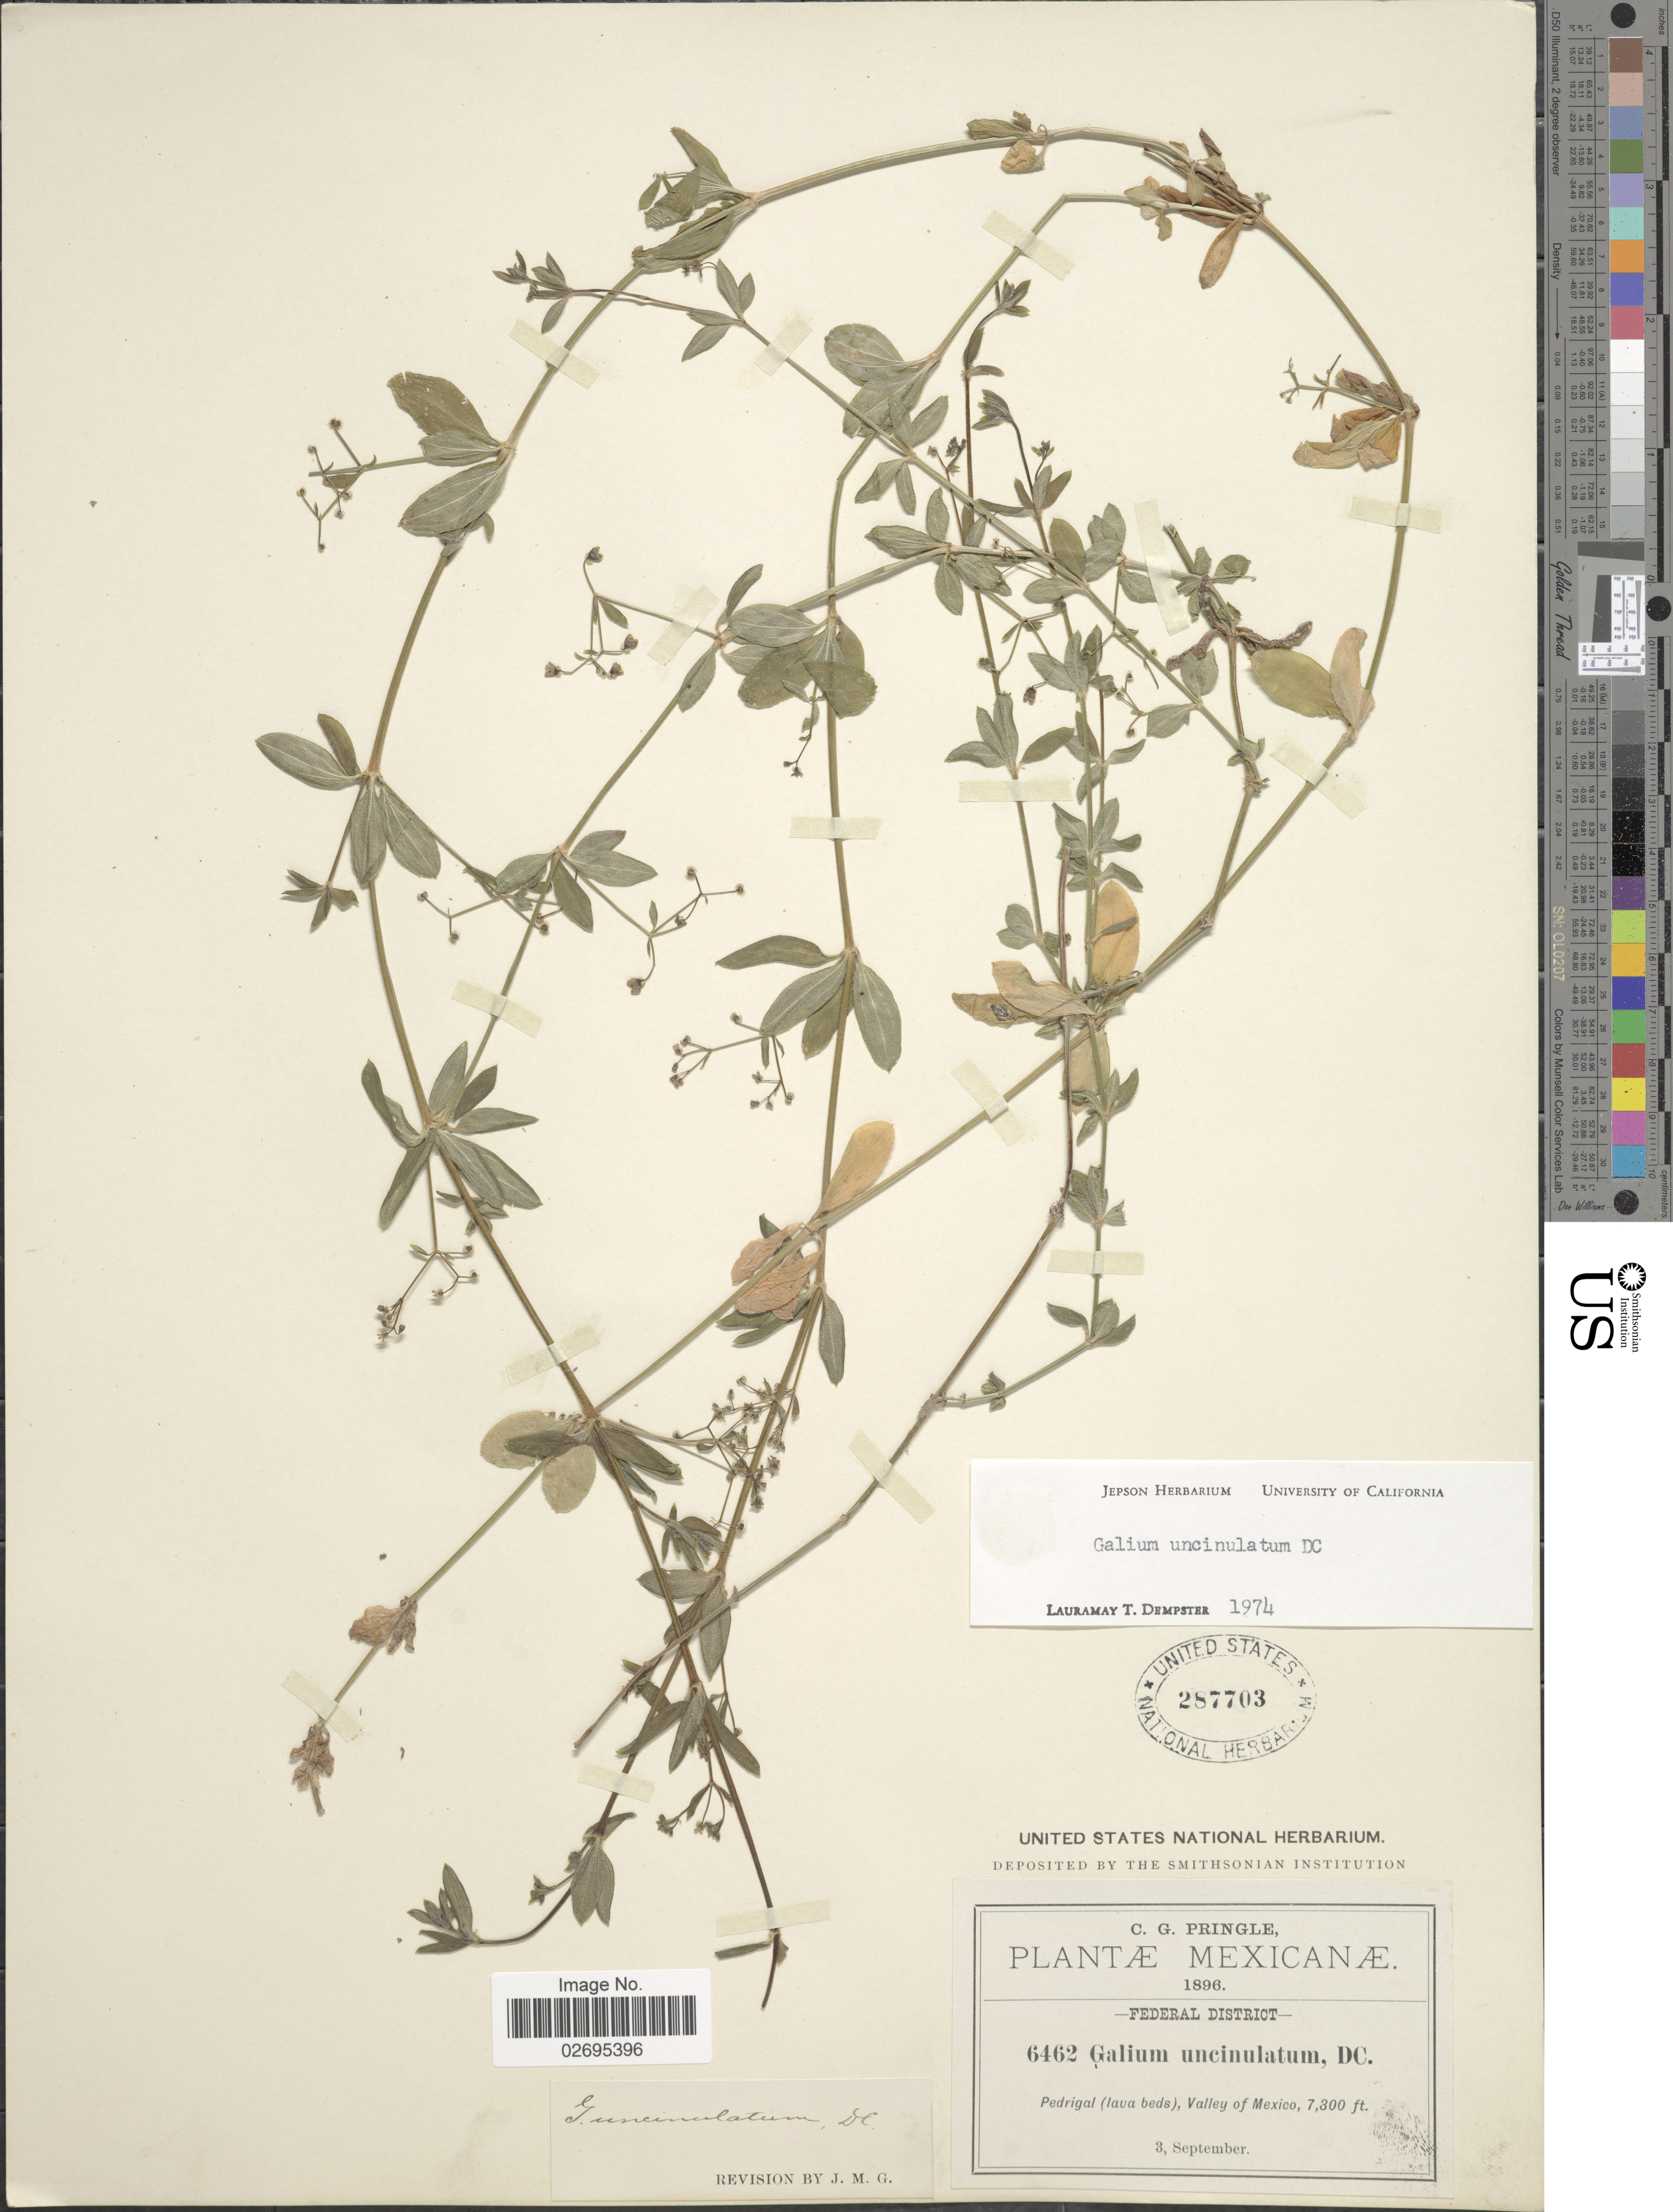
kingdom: Plantae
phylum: Tracheophyta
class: Magnoliopsida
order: Gentianales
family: Rubiaceae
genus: Galium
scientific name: Galium uncinulatum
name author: DC.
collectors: C. G. Pringle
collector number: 6462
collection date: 1896-09-03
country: Mexico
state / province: Distrito Federal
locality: Pedrigal (lava beds), Valley of Mexico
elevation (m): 2225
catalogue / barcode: US 287703